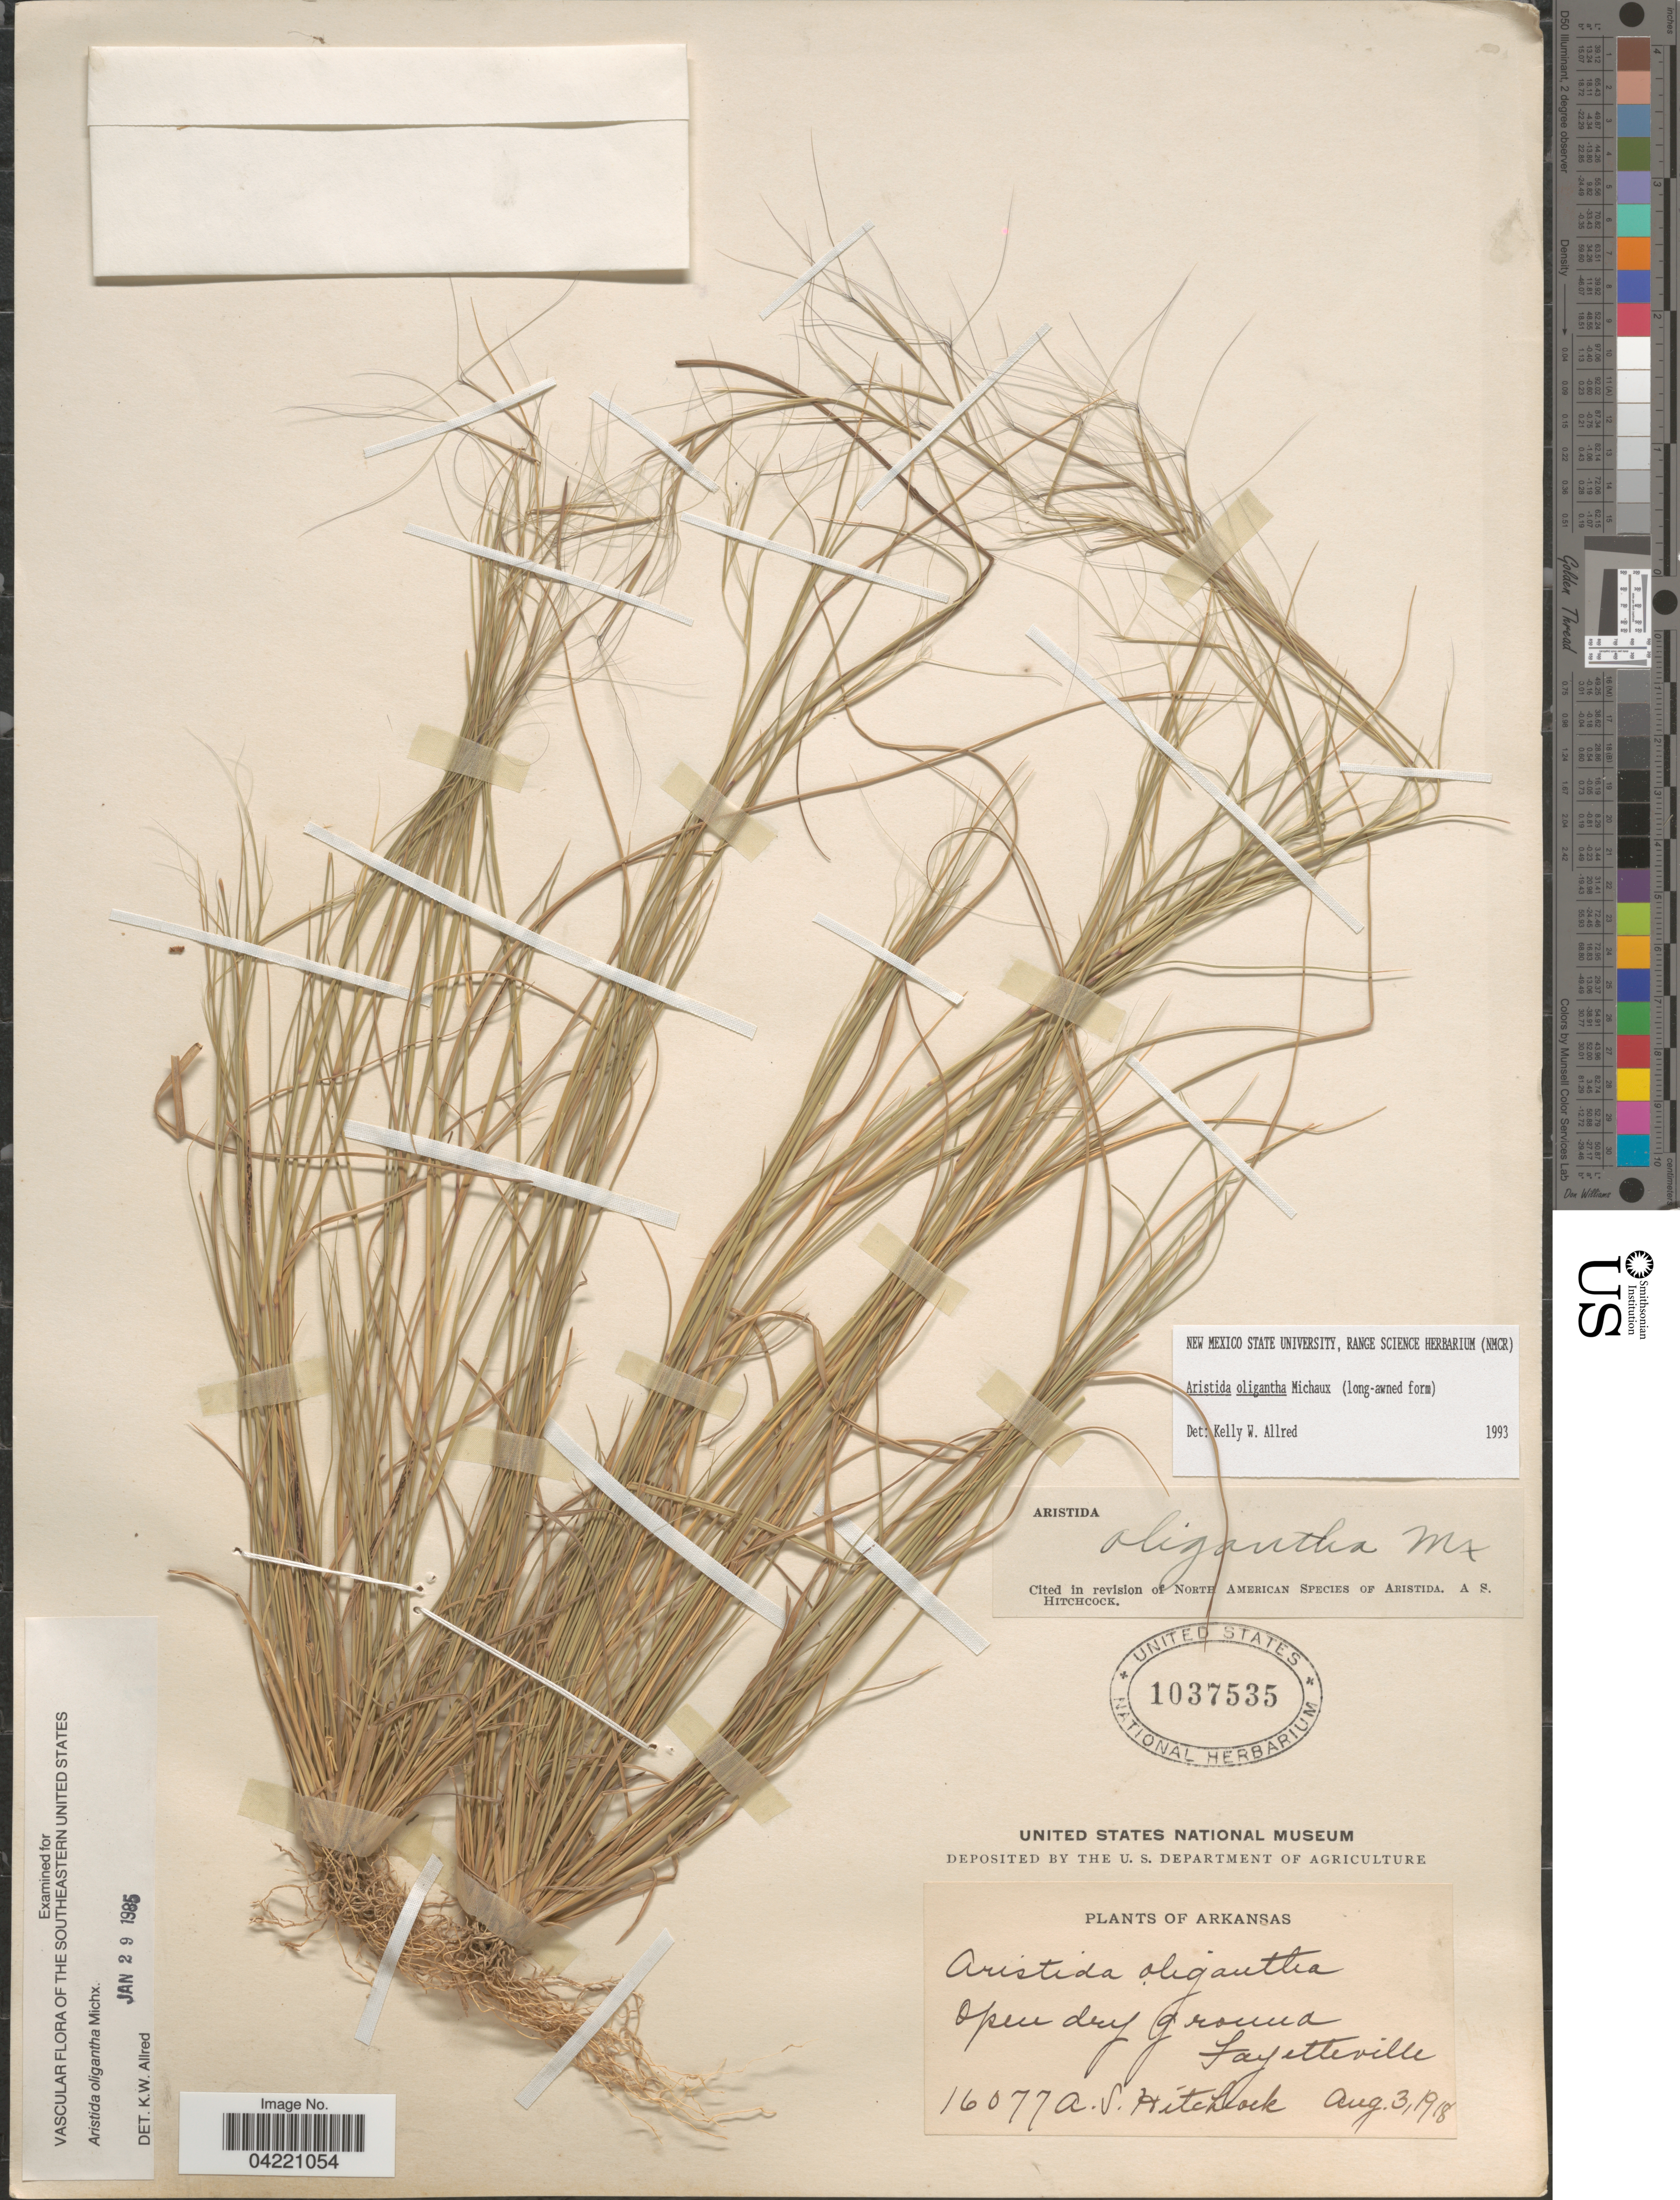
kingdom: Plantae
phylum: Tracheophyta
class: Liliopsida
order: Poales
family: Poaceae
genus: Aristida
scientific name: Aristida oligantha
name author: Michx.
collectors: A. S. Hitchcock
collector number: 16077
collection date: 1918-08-03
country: United States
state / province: Arkansas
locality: Open dry ground. Fayetteville.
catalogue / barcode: US 1037535